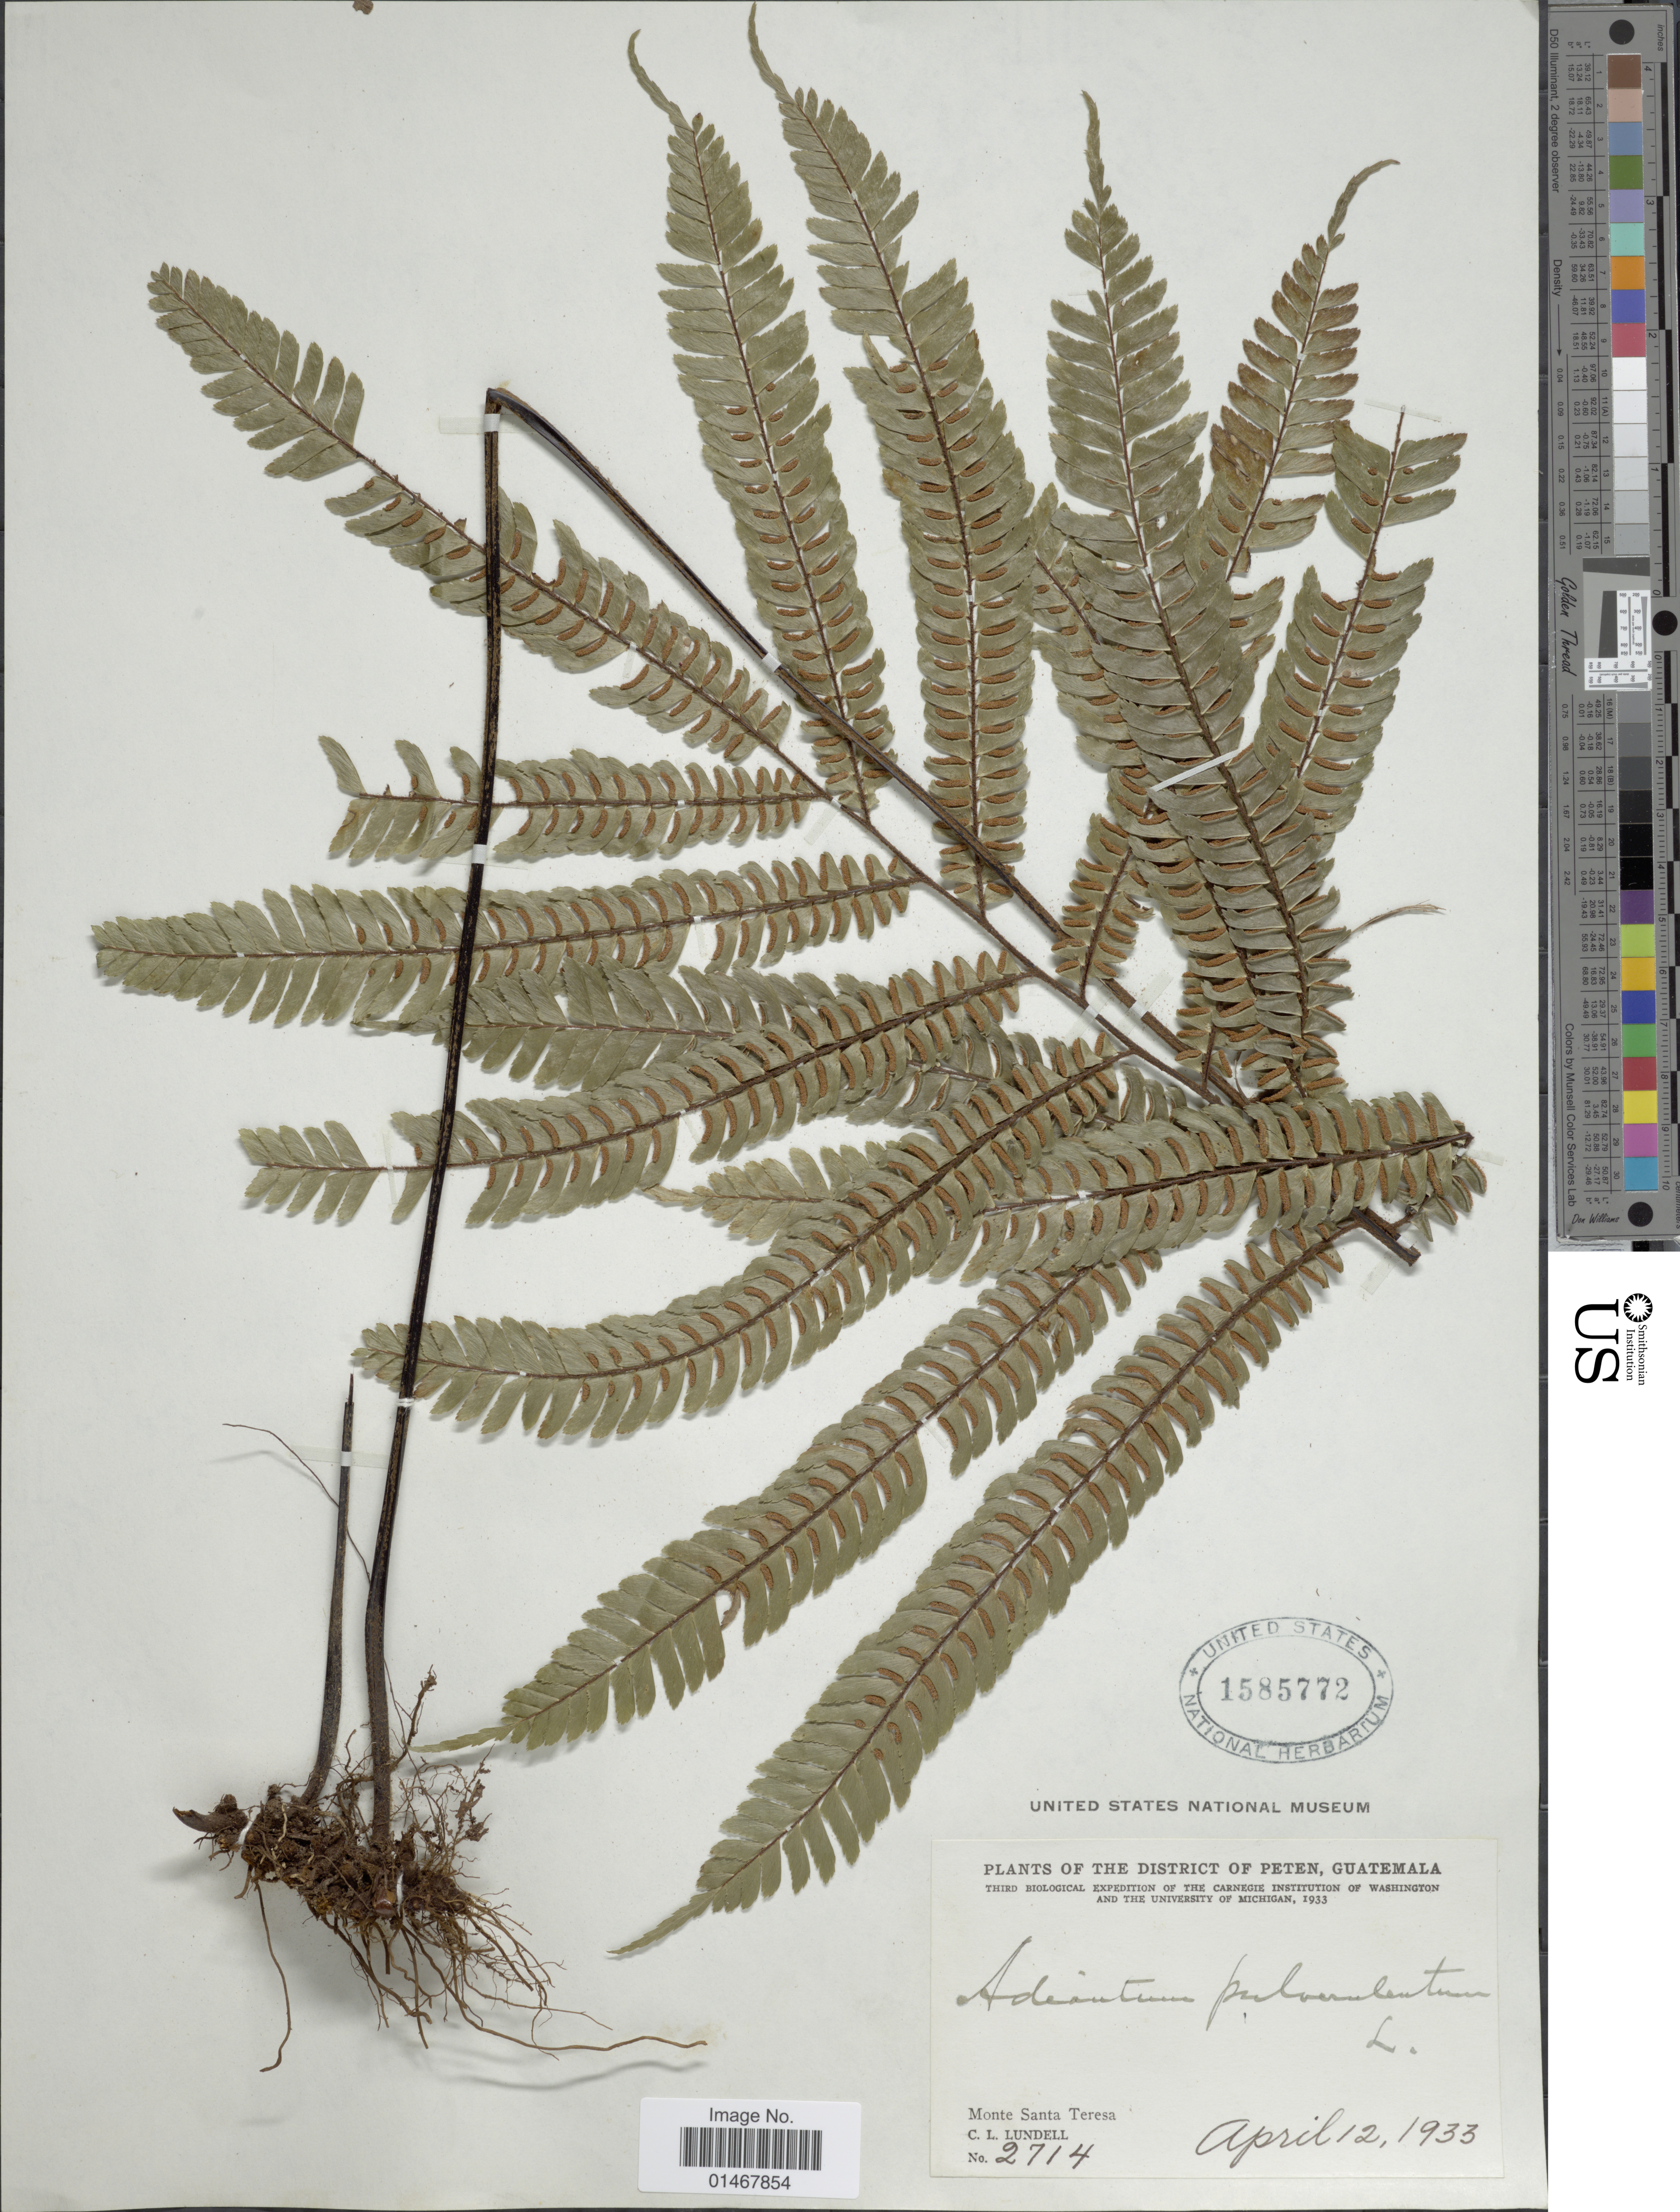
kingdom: Plantae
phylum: Tracheophyta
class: Polypodiopsida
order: Polypodiales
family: Pteridaceae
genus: Adiantum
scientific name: Adiantum pulverulentum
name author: L.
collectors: C. L. Lundell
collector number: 2714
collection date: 1933-04-12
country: Guatemala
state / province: El Petén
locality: The District of Peten, Monte Santa Teresa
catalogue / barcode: US 1585772